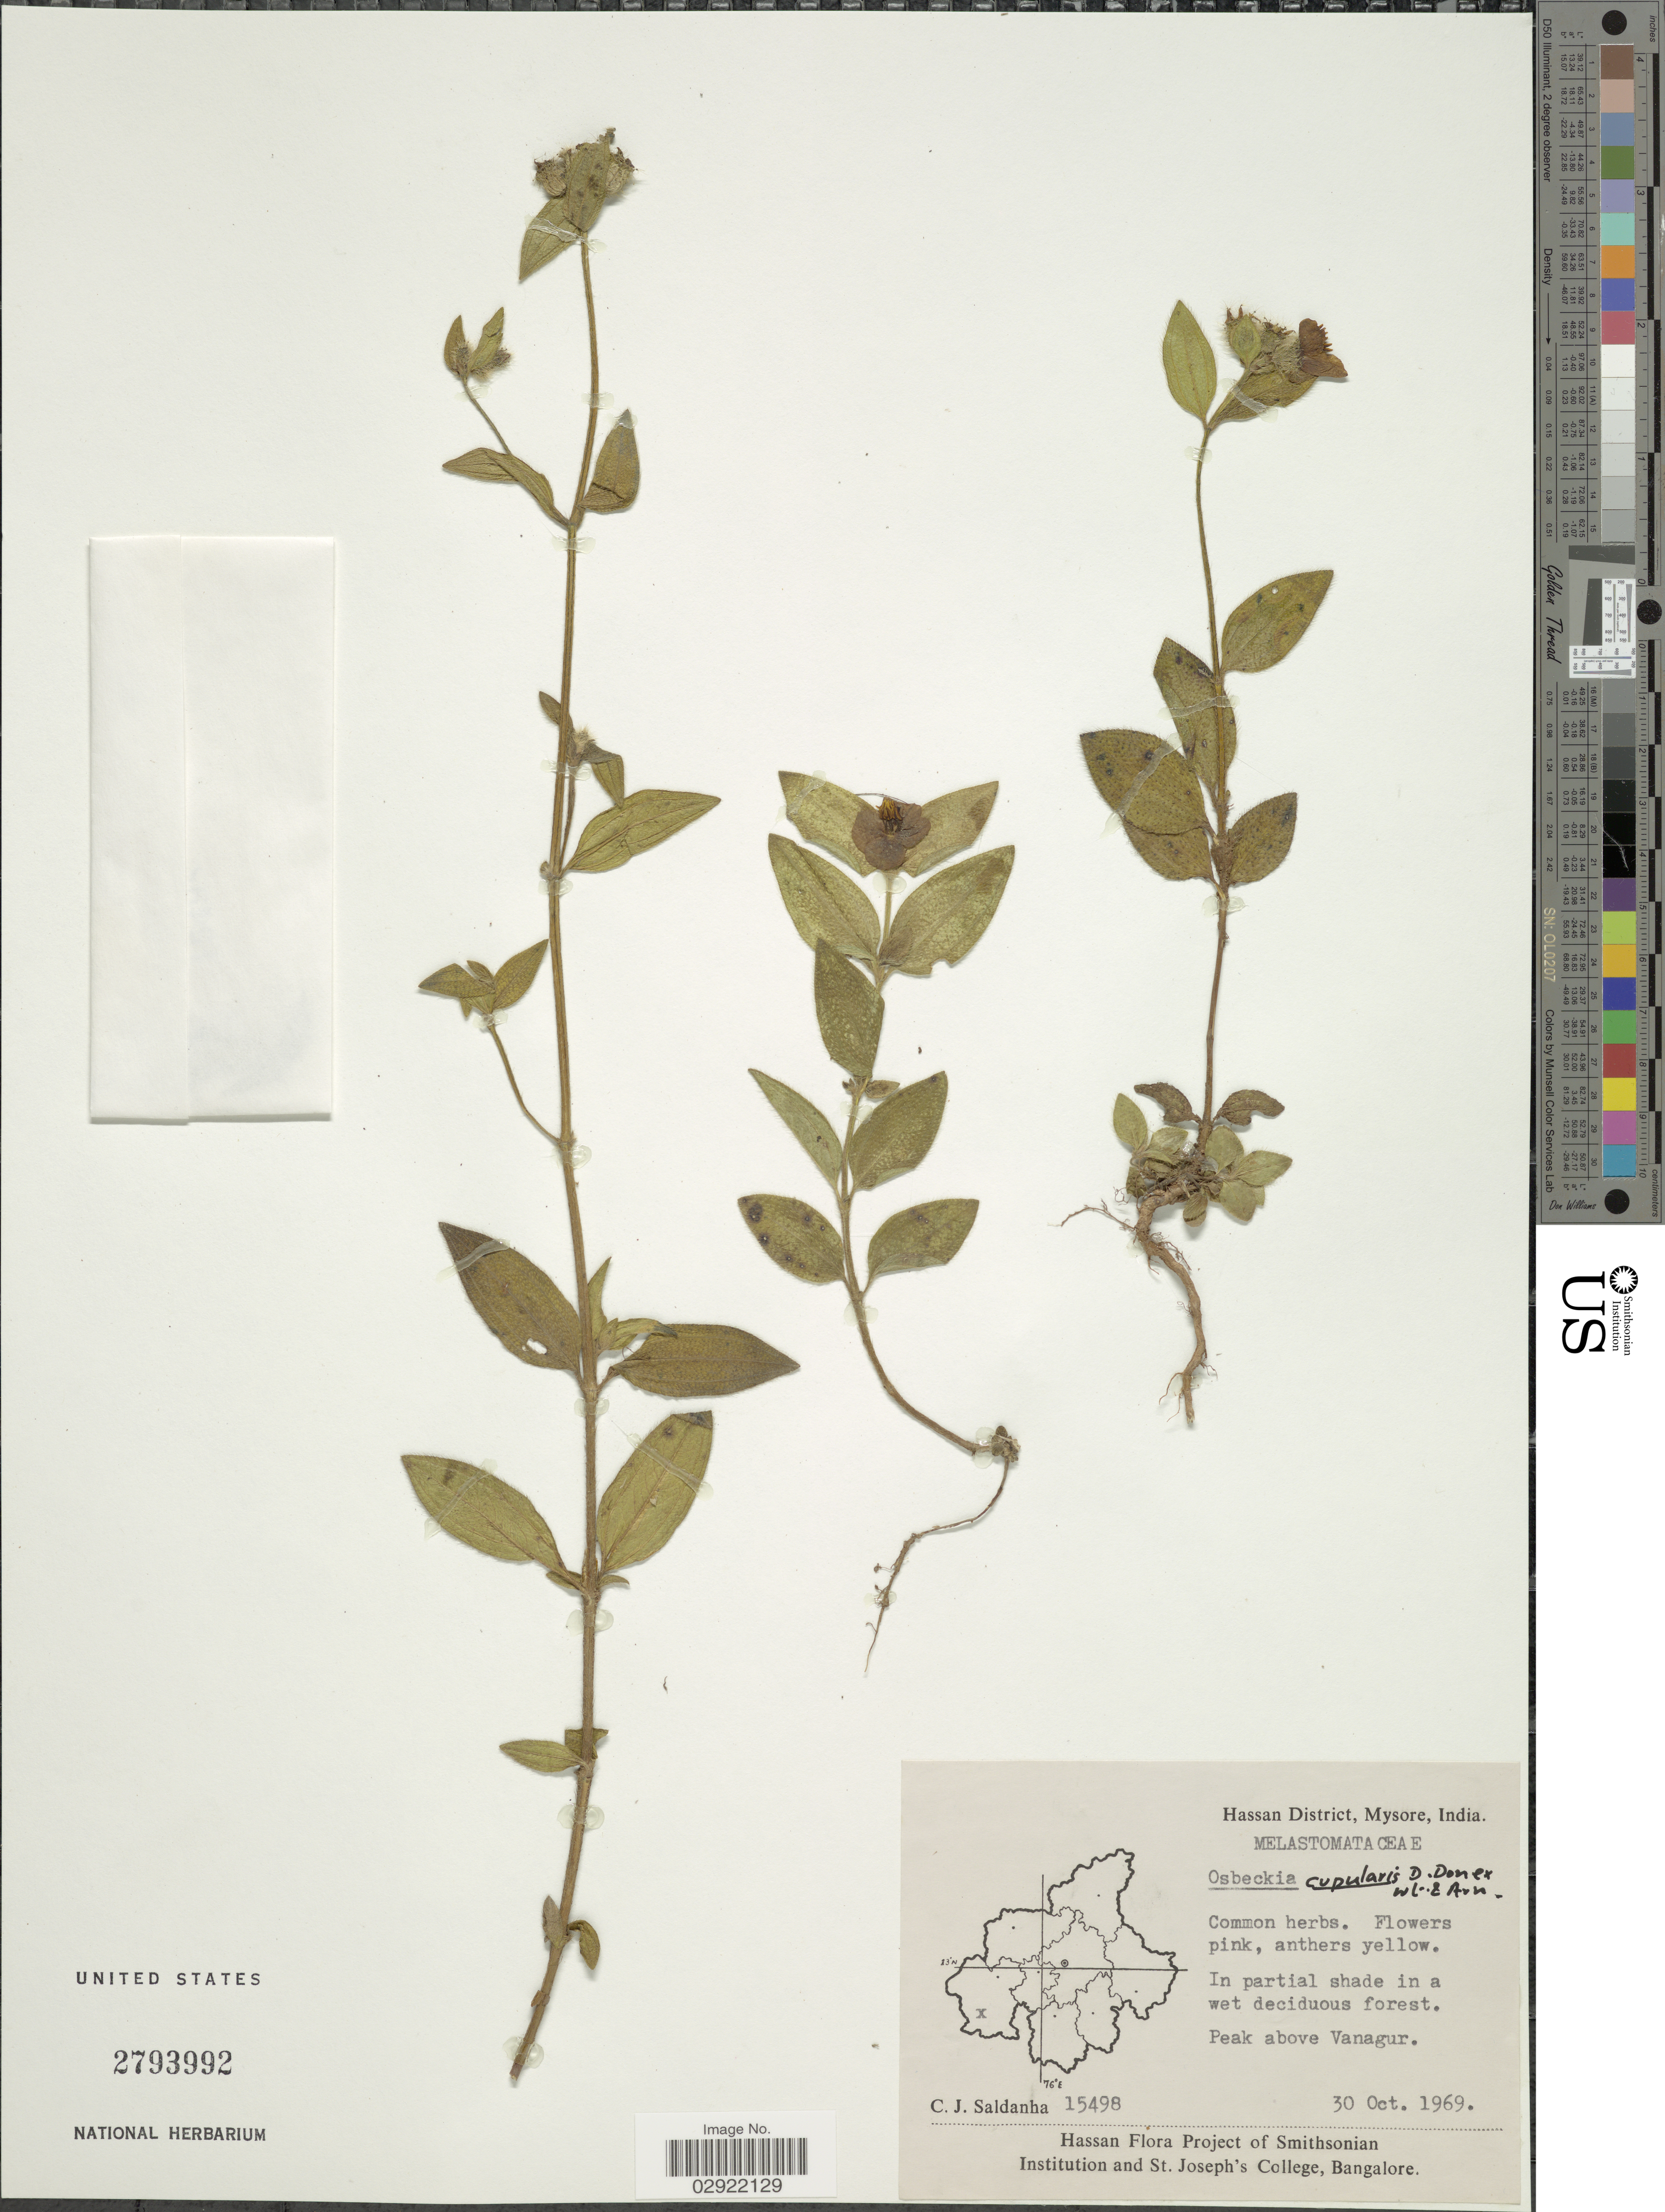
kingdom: Plantae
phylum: Tracheophyta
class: Magnoliopsida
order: Myrtales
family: Melastomataceae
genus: Osbeckia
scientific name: Osbeckia cupularis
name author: D. Don ex Wight & Arn.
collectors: C. J. Saldanha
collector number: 15498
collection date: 1969-10-30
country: India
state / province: Karnataka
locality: Hassan District, Mysore. Peak above Vanagur.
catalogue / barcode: US 2793992